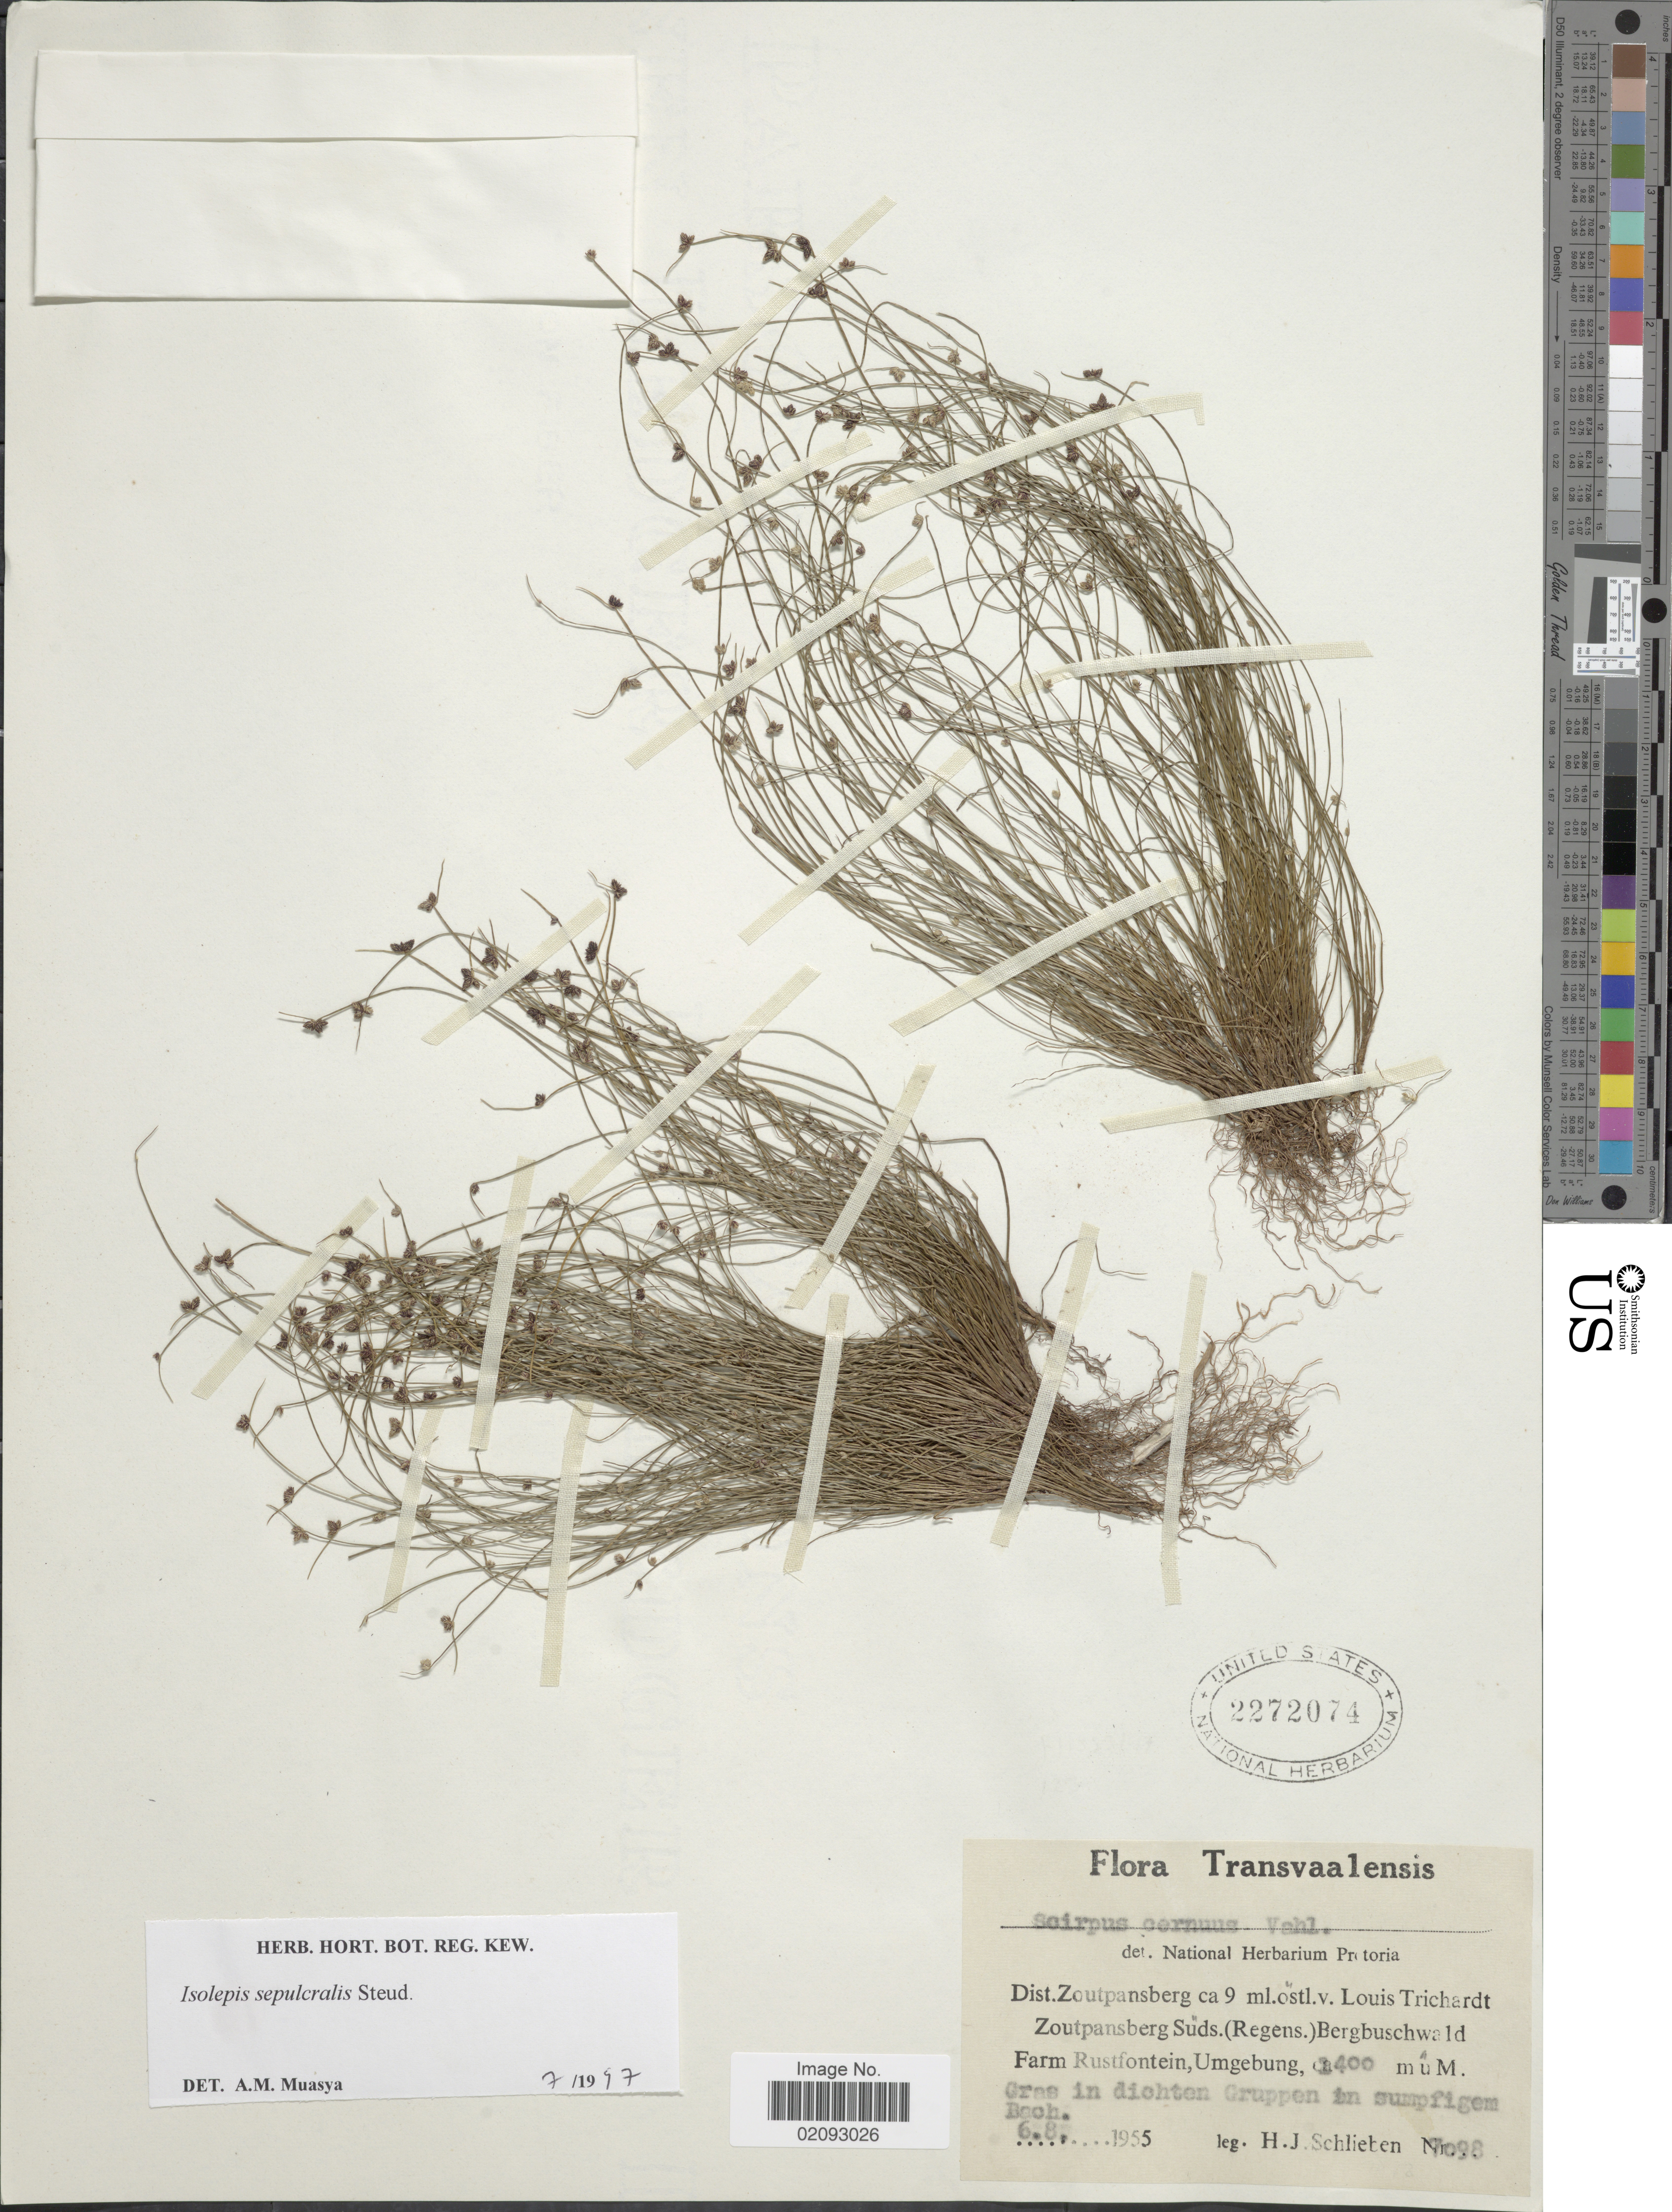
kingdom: Plantae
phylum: Tracheophyta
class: Liliopsida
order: Poales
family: Cyperaceae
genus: Isolepis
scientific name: Isolepis sepulcralis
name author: Steud.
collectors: H. J. Schlieben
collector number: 7098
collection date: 1955-08-06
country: South Africa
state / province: Limpopo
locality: Transvaalensis, Dist. Zoutpansberg ca 9 ml. östl.v. Louis Trichardt Zoutpansberg Süds. (Regens) Bergbuschwald Farm Rustfontein, Umgebung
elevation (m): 1400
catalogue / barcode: US 2272074